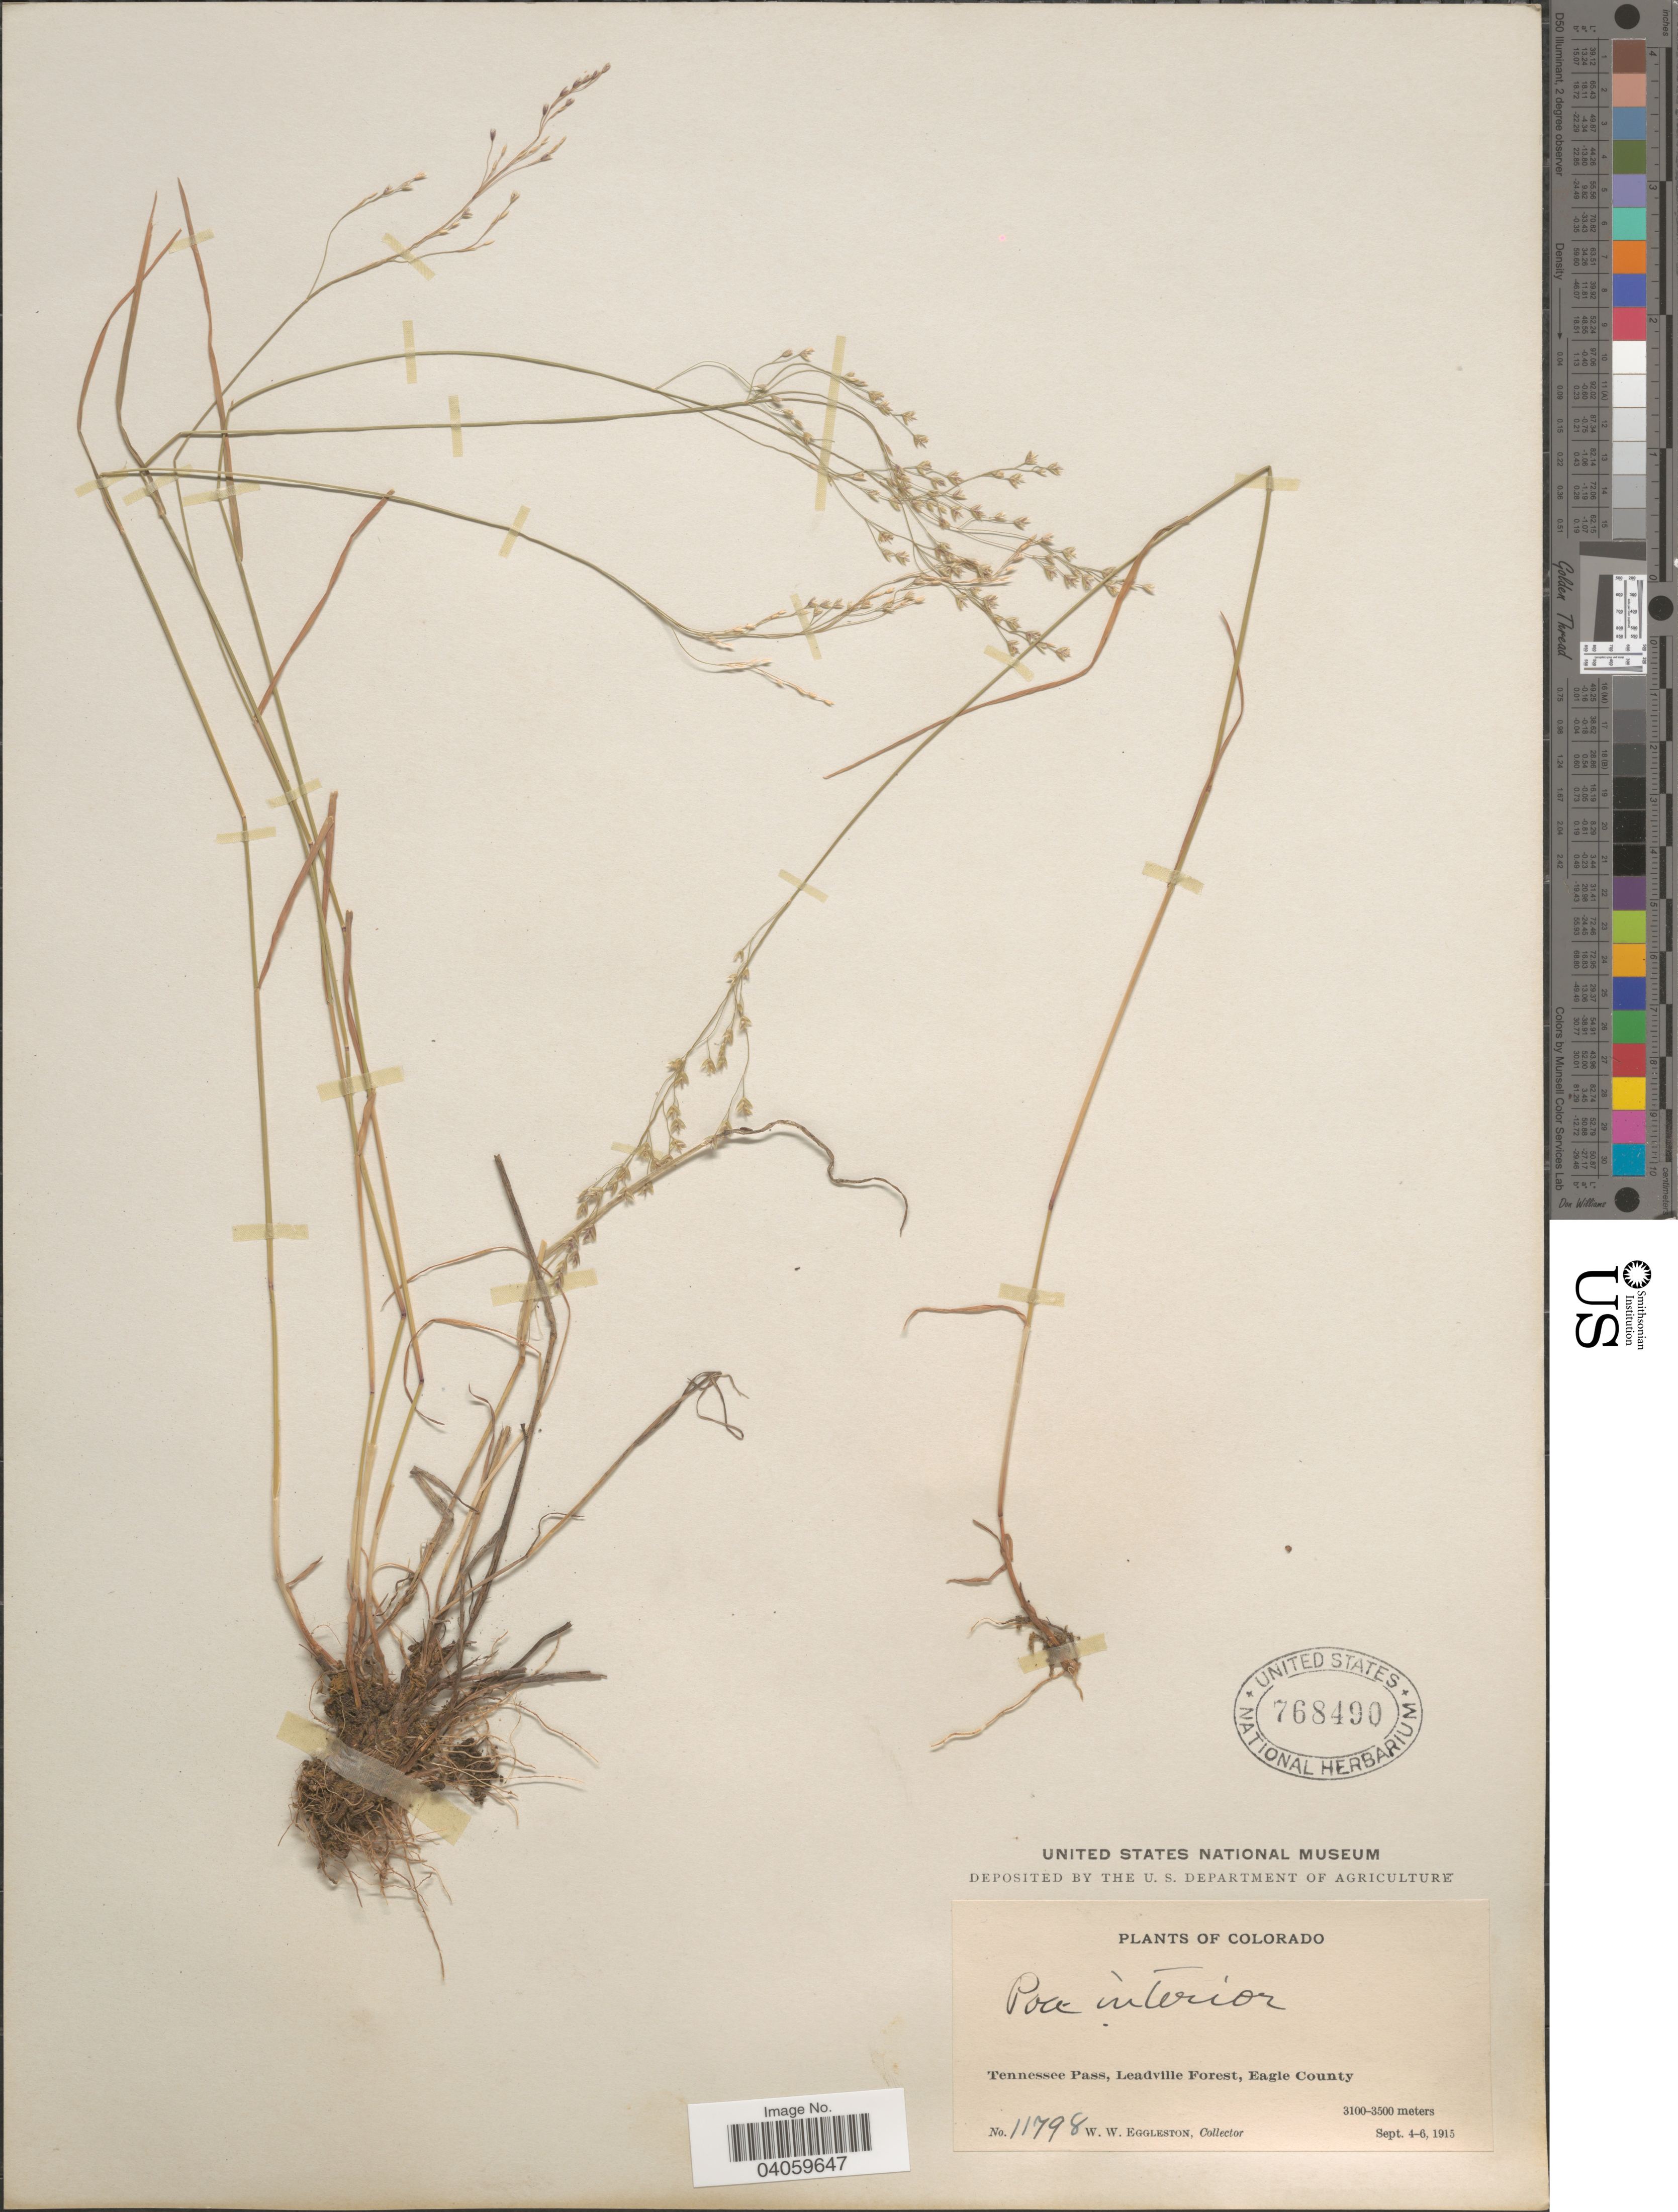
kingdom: Plantae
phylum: Tracheophyta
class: Liliopsida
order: Poales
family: Poaceae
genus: Poa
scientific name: Poa interior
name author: Rydb.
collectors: W. W. Eggleston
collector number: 11798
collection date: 1915-09-04/1915-09-06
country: United States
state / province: Colorado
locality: Tennessee Pass, Leadville Forest, Eagle County.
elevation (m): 3100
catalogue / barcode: US 768490